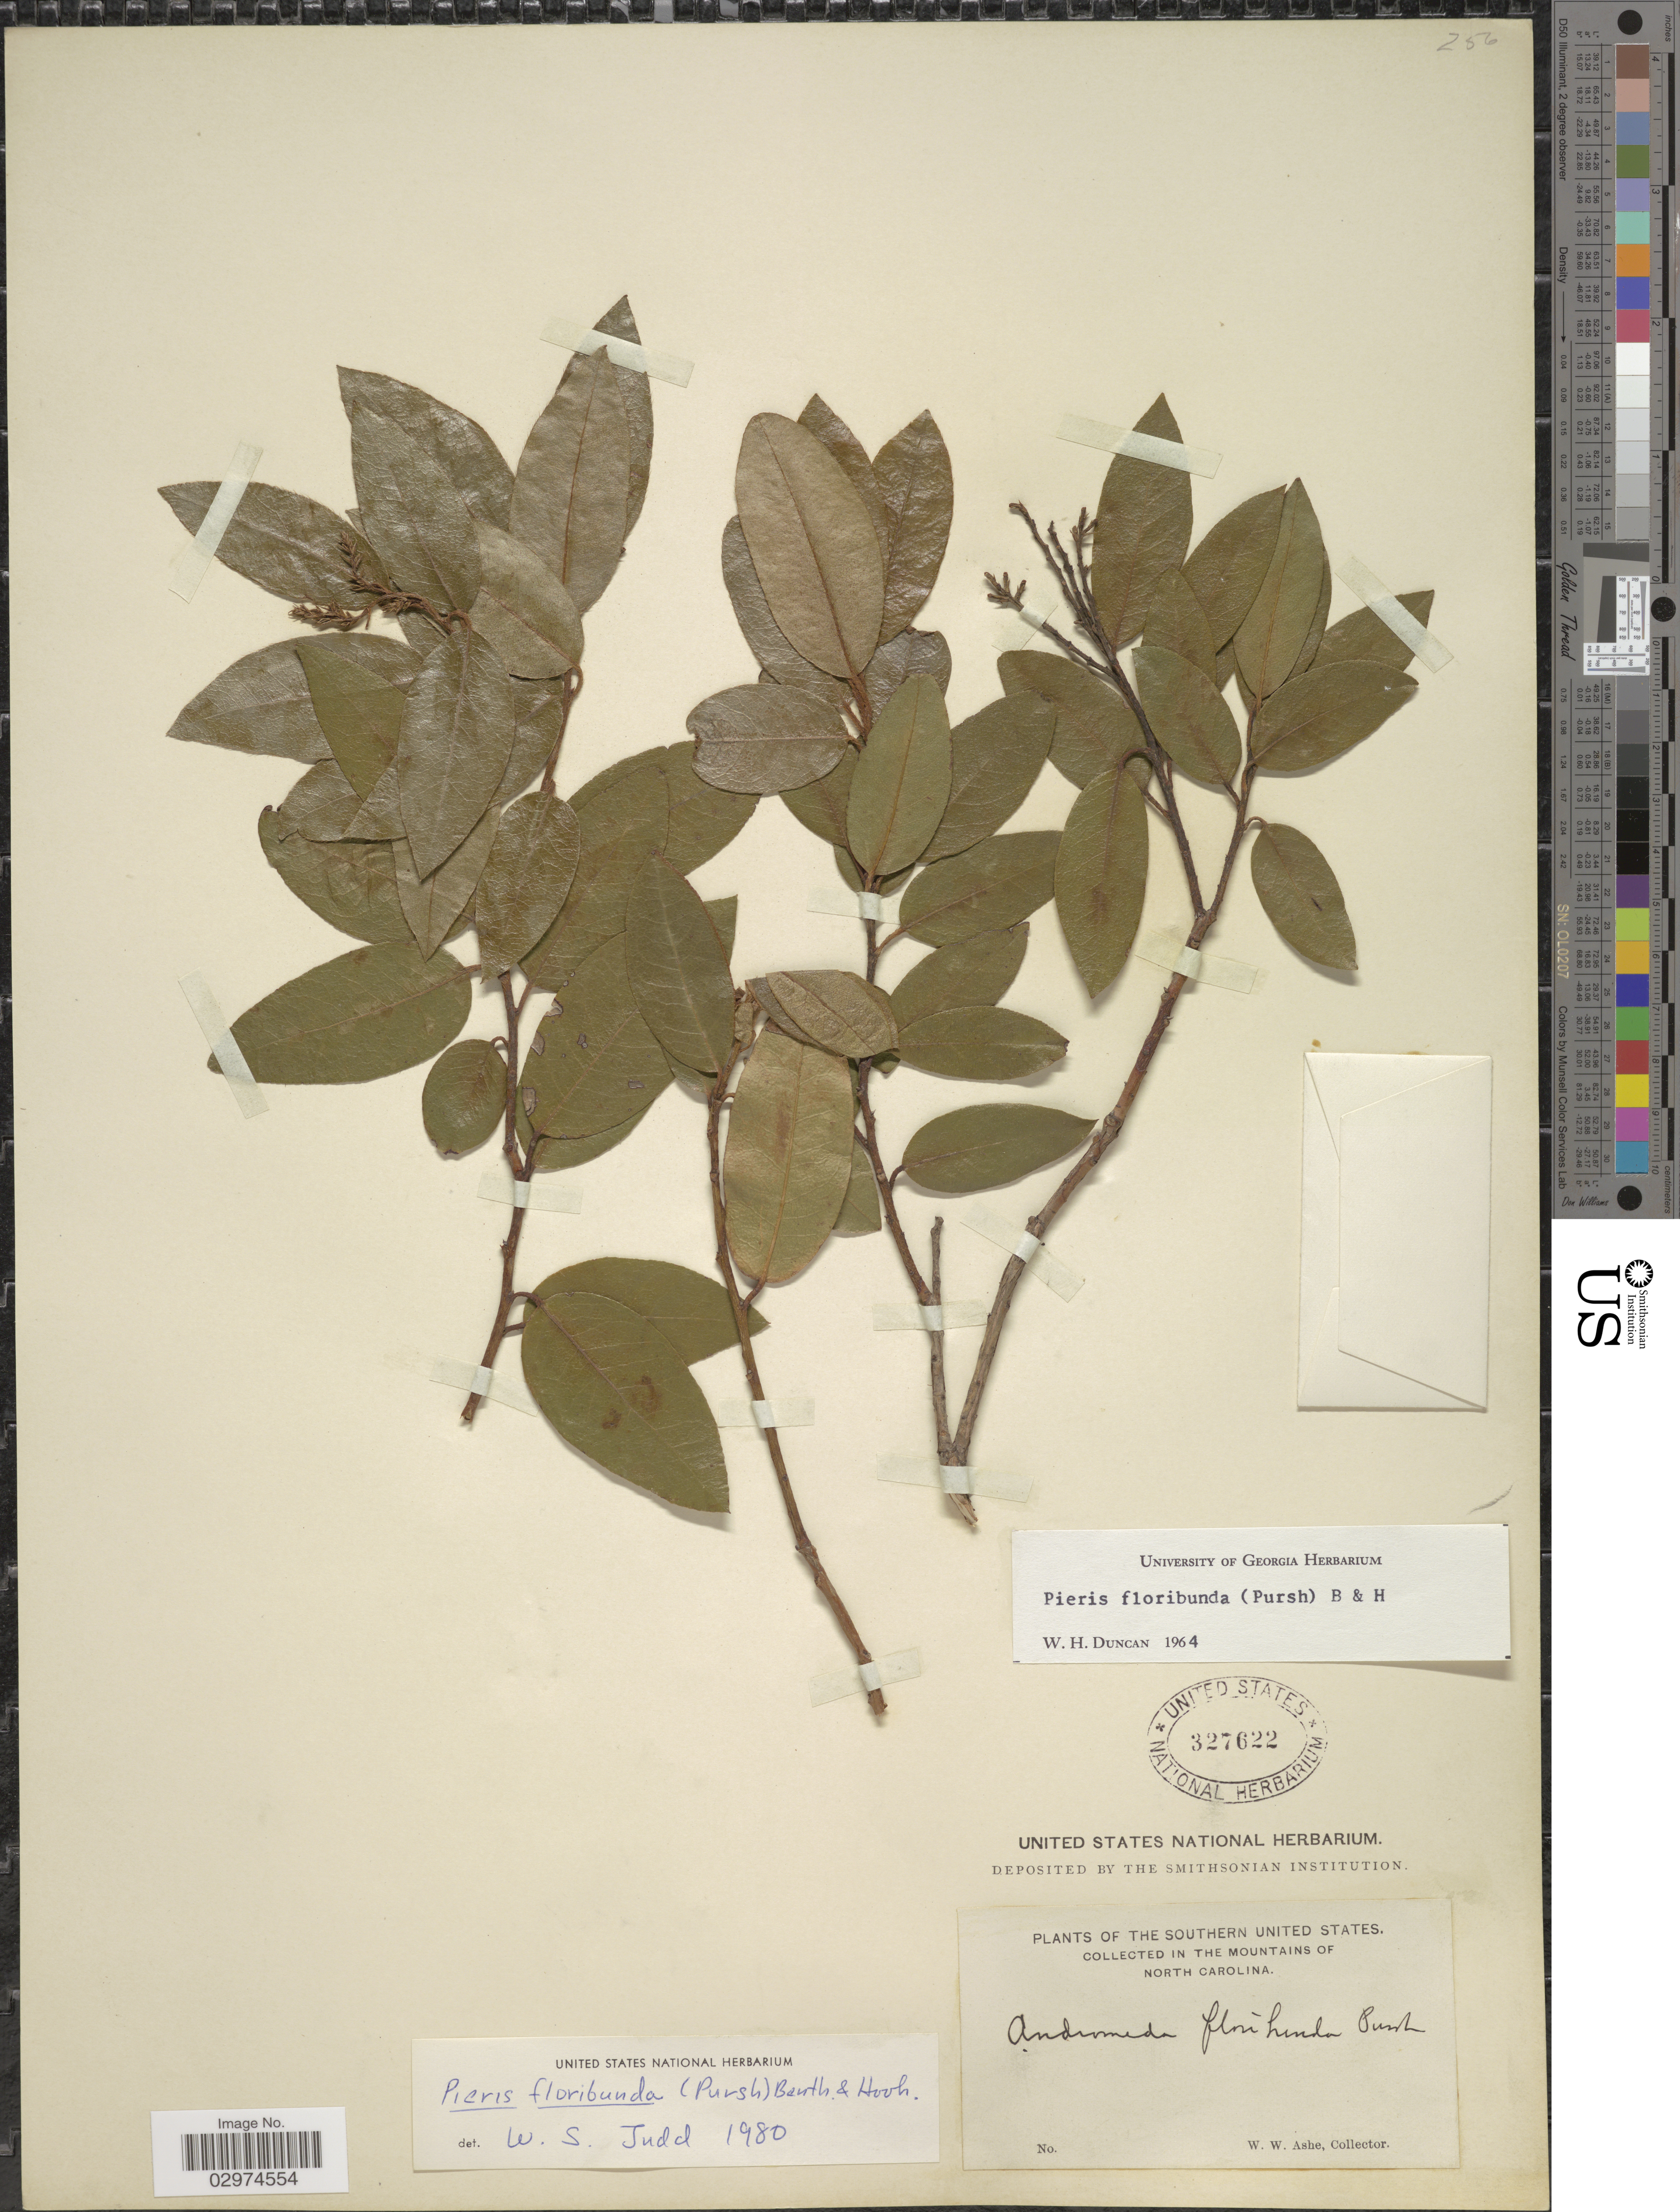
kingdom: Plantae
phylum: Tracheophyta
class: Magnoliopsida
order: Ericales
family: Ericaceae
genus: Pieris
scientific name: Pieris floribunda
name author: (Pursh) Benth. & Hook. f.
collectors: W. W. Ashe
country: United States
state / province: North Carolina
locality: The Southern United States, In the mountains of North Carolina.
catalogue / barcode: US 327622